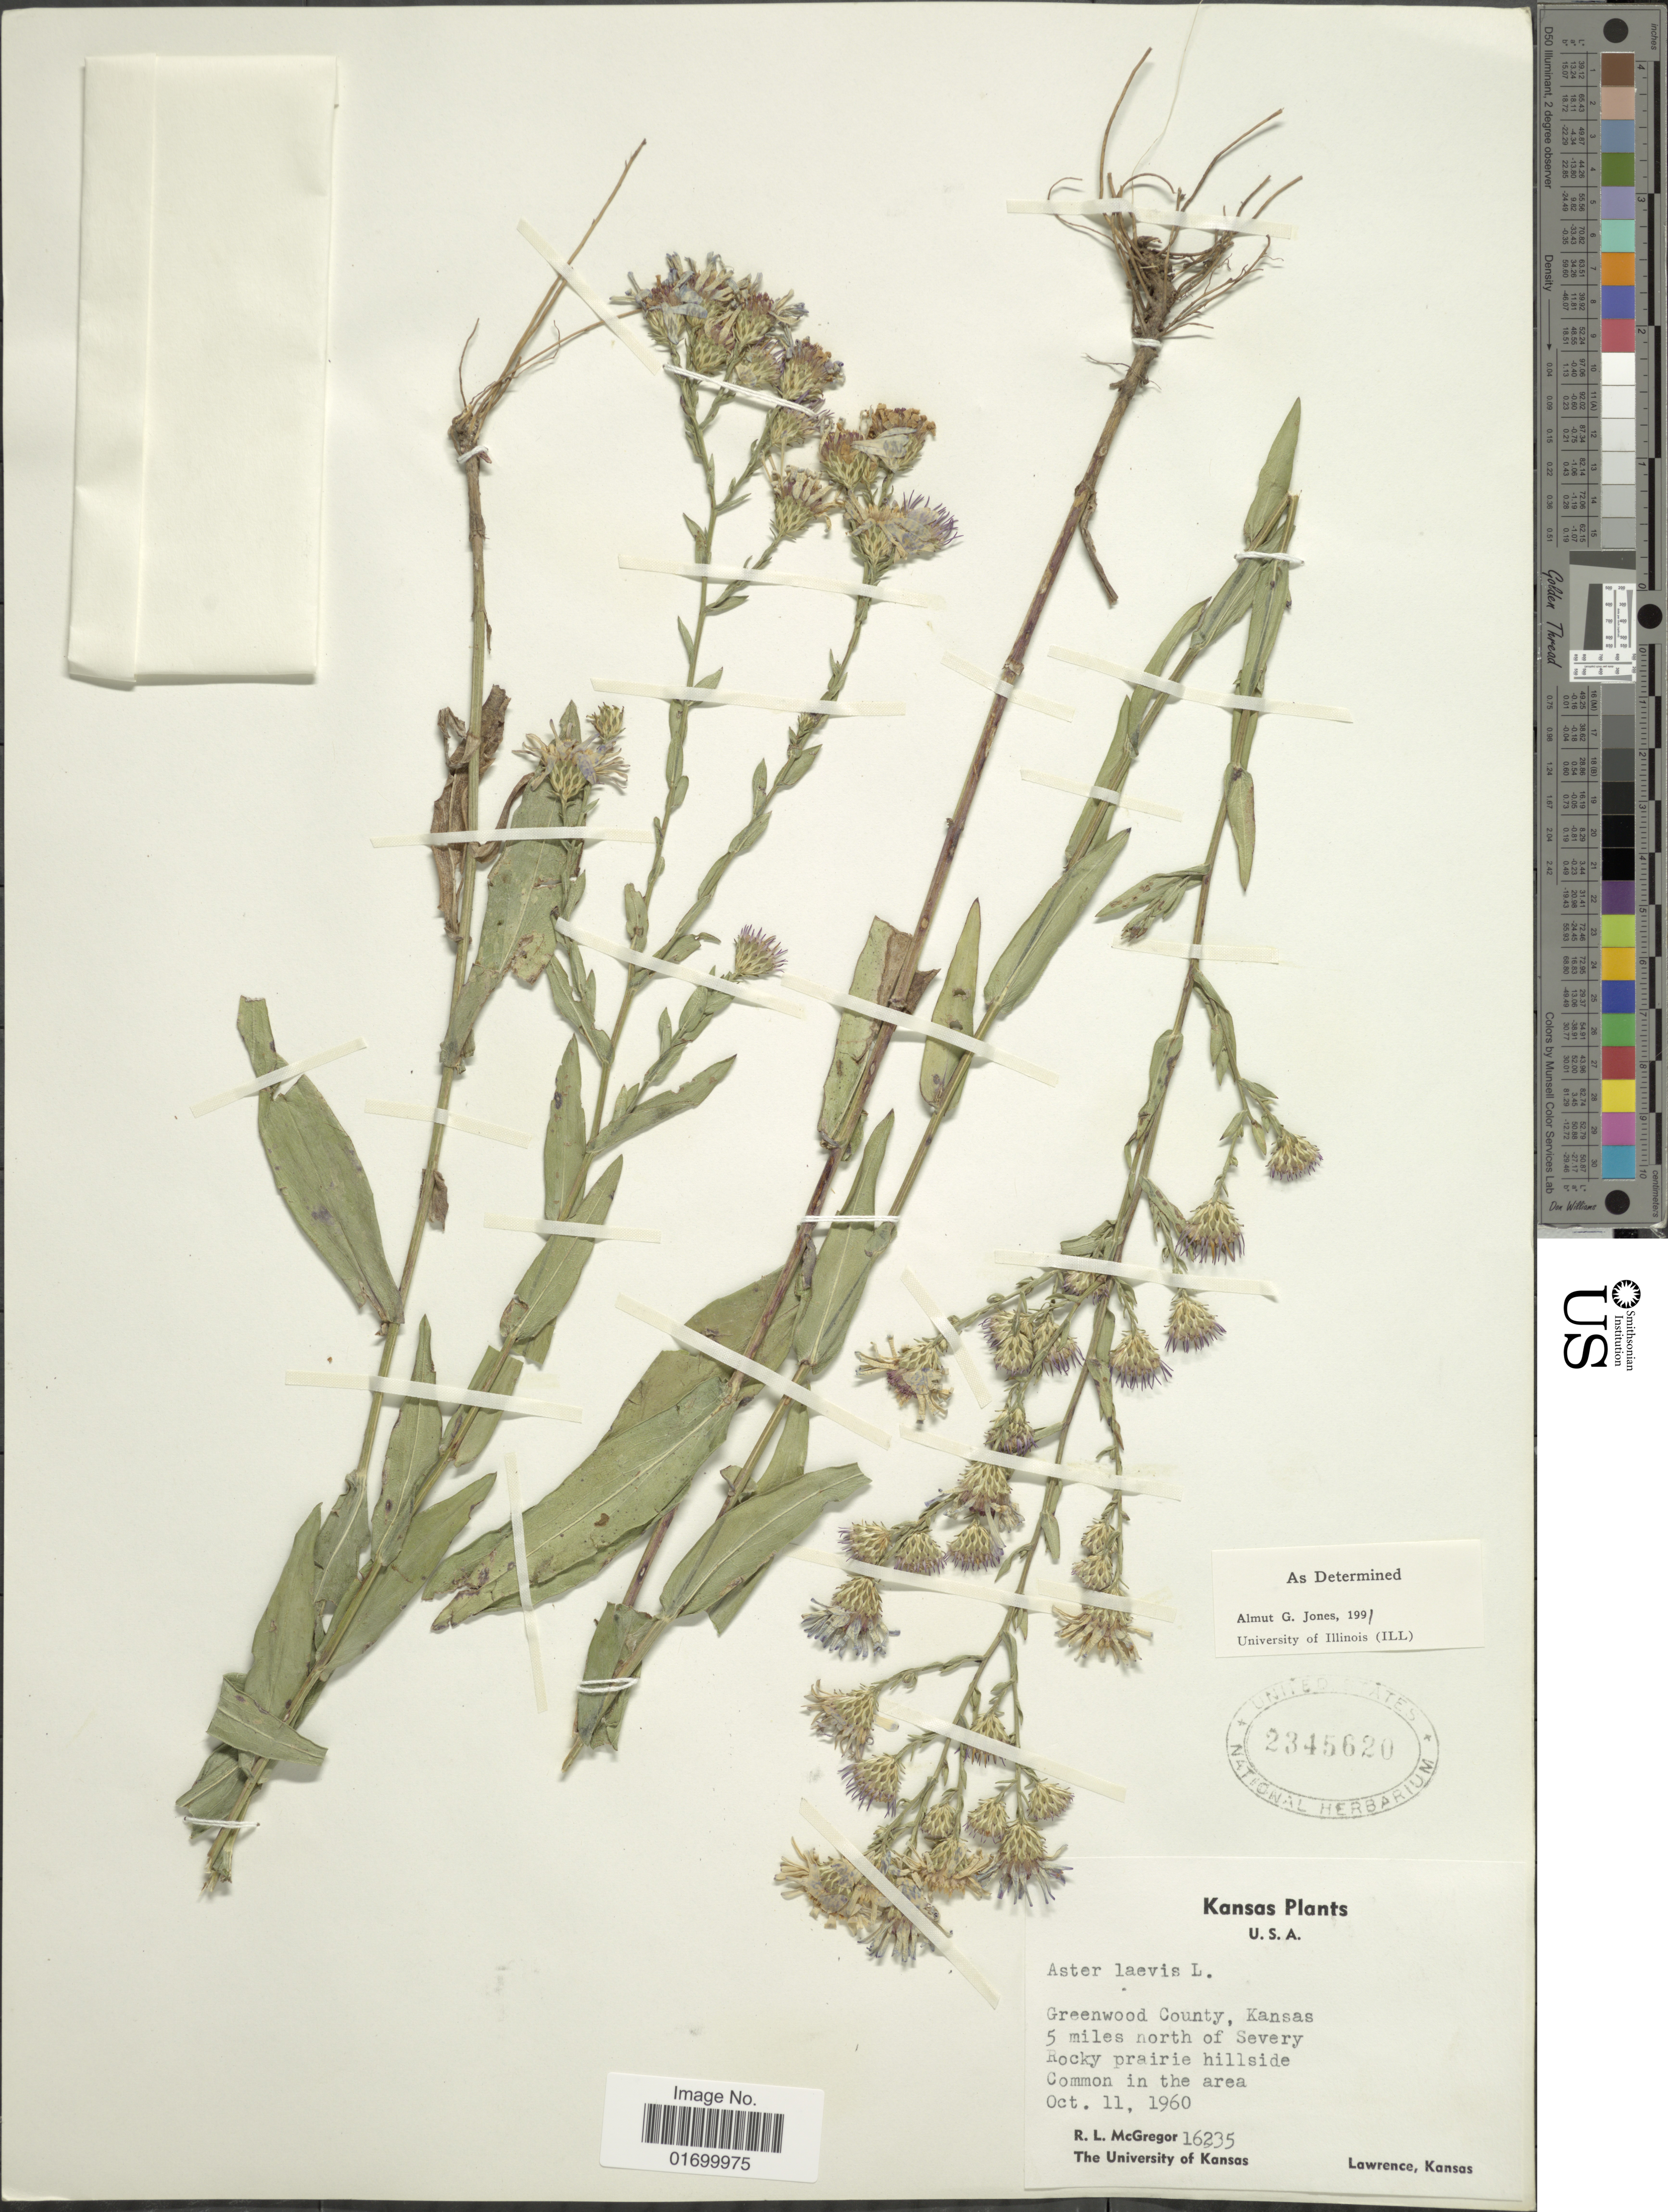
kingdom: Plantae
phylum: Tracheophyta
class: Magnoliopsida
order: Asterales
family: Asteraceae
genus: Symphyotrichum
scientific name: Symphyotrichum laeve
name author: (L.) Á. Löve & D. Löve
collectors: R. McGregor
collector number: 16235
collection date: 1960-10-11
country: United States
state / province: Kansas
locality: Greenwood County, Kansas, 5 miles north of Jersey, Rocky prairie hillside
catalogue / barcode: US 2345620